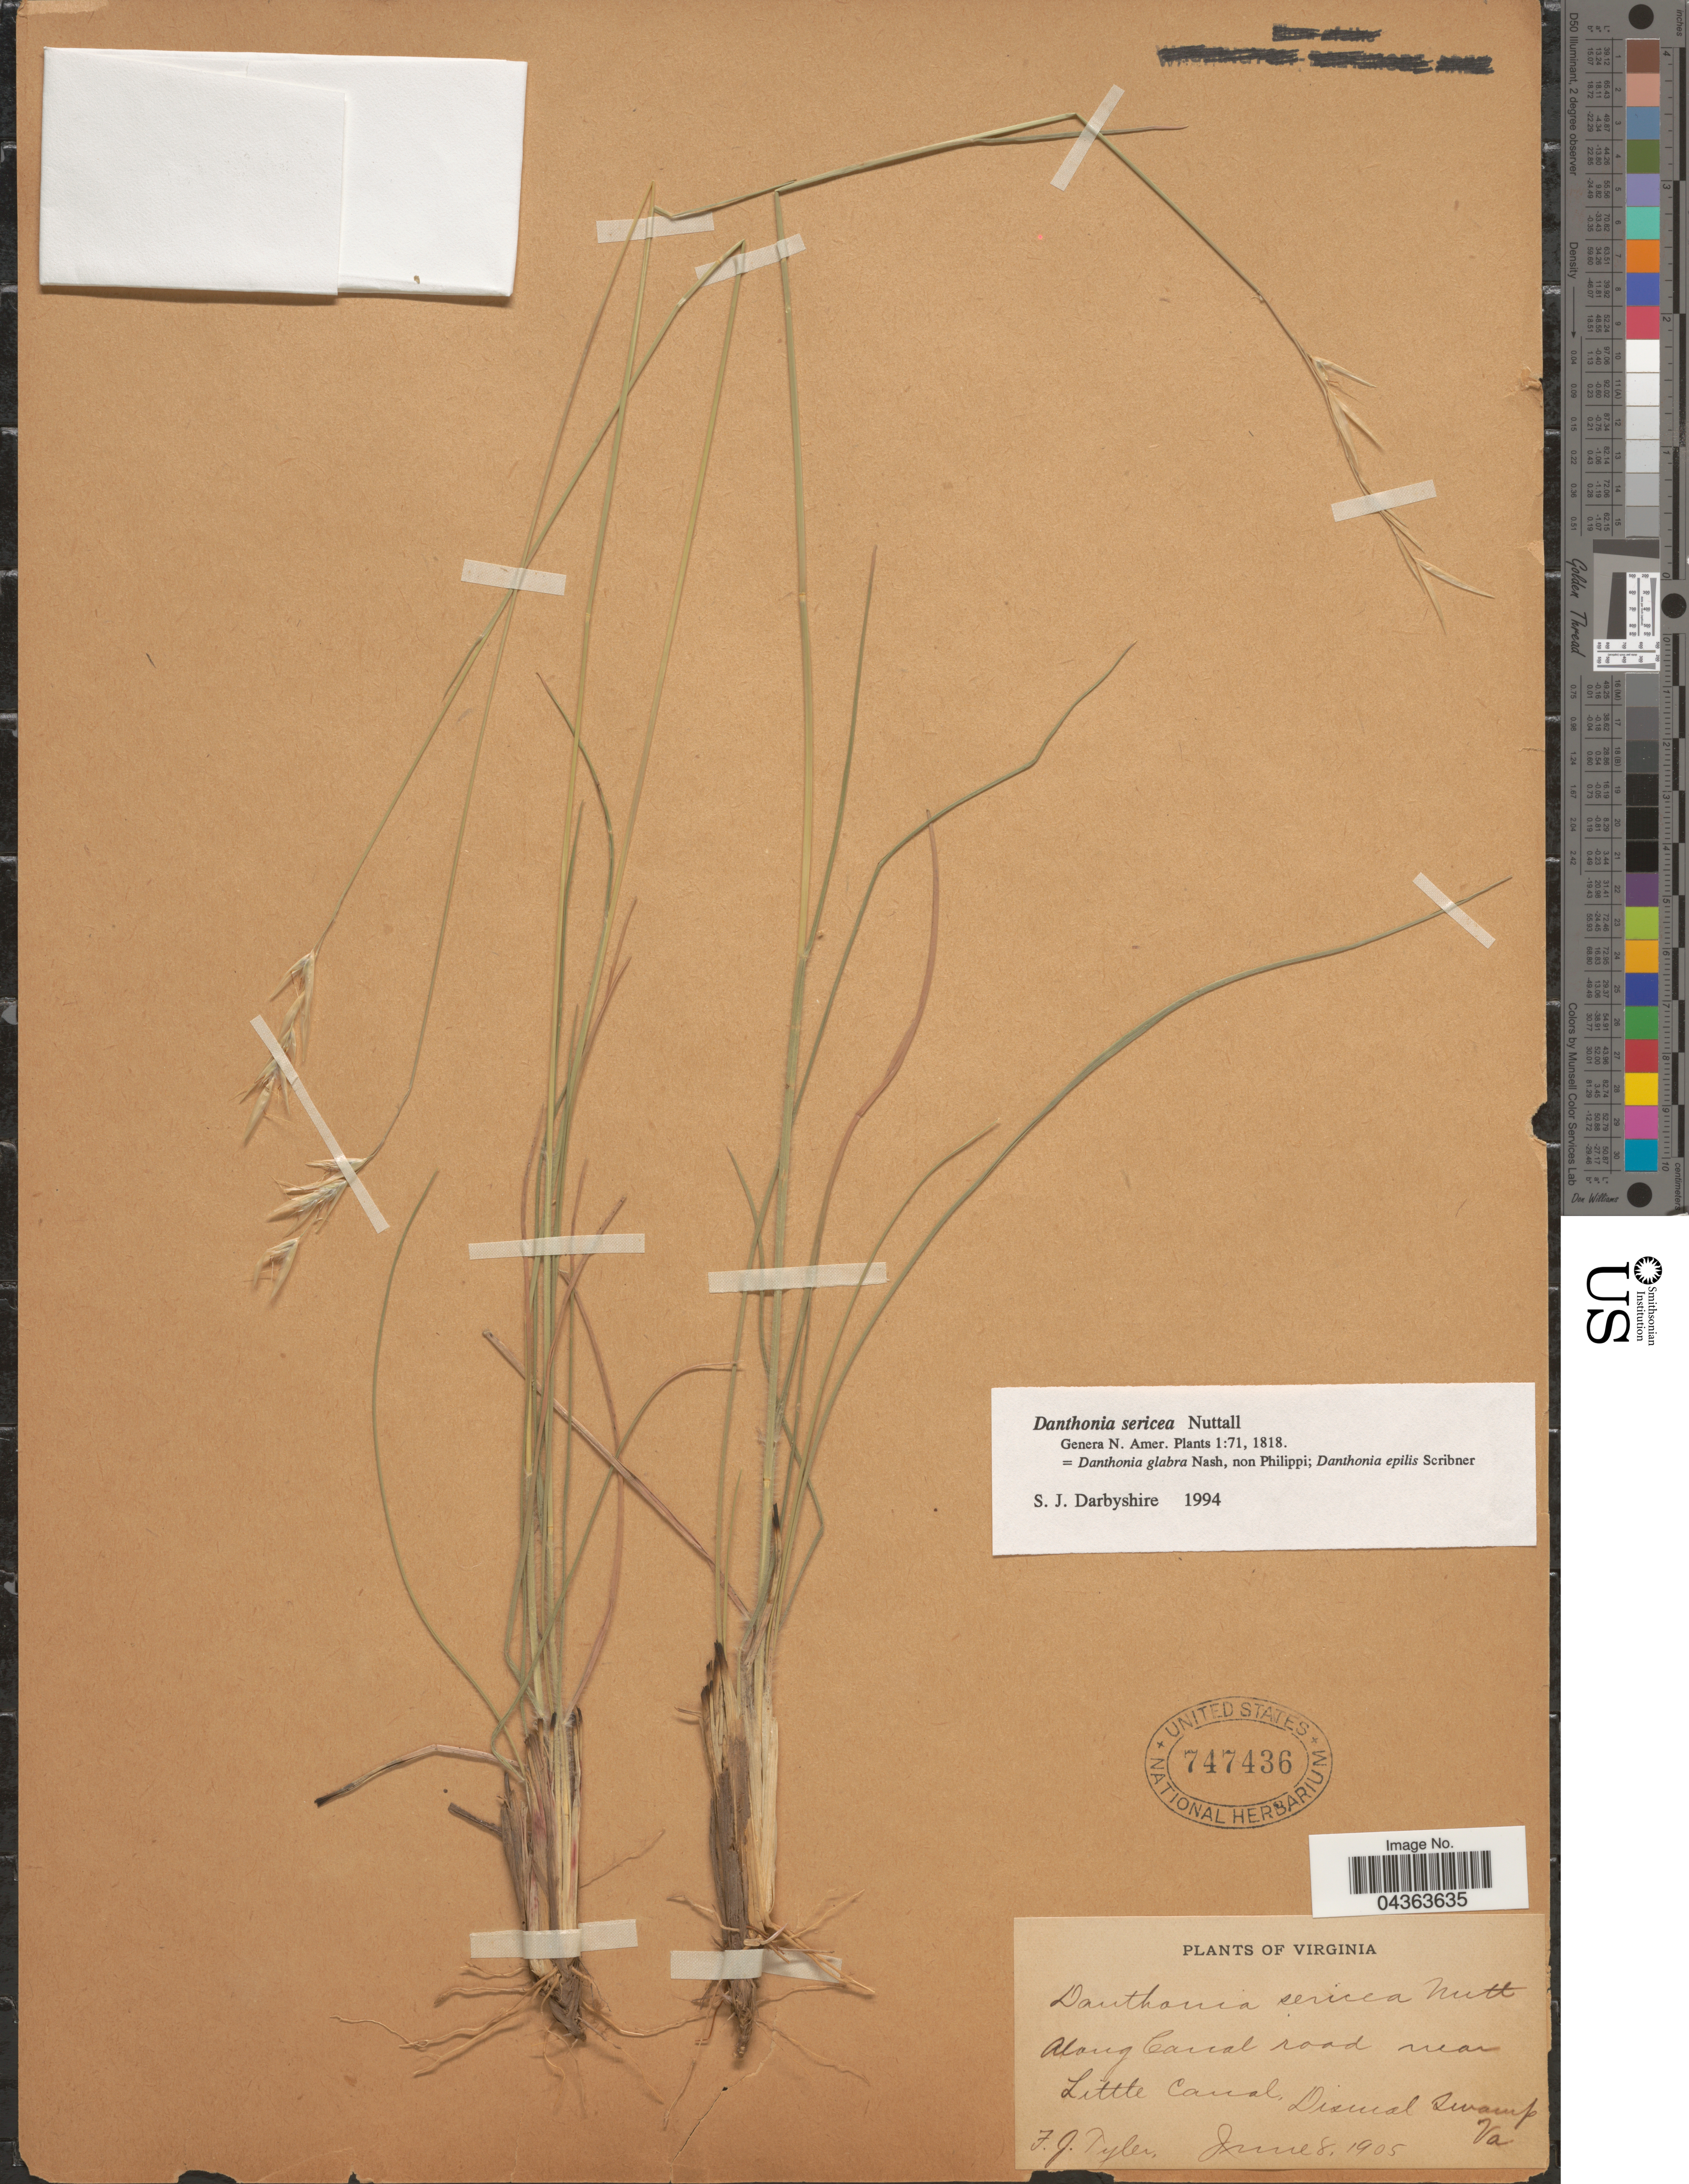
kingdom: Plantae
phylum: Tracheophyta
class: Liliopsida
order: Poales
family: Poaceae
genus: Danthonia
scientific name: Danthonia sericea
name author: Nutt.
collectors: F. Tyler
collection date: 1905-06-08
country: United States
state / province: Virginia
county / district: City of Chesapeake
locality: Along canal road near Little Canal, Dismal Swamp.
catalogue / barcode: US 747436